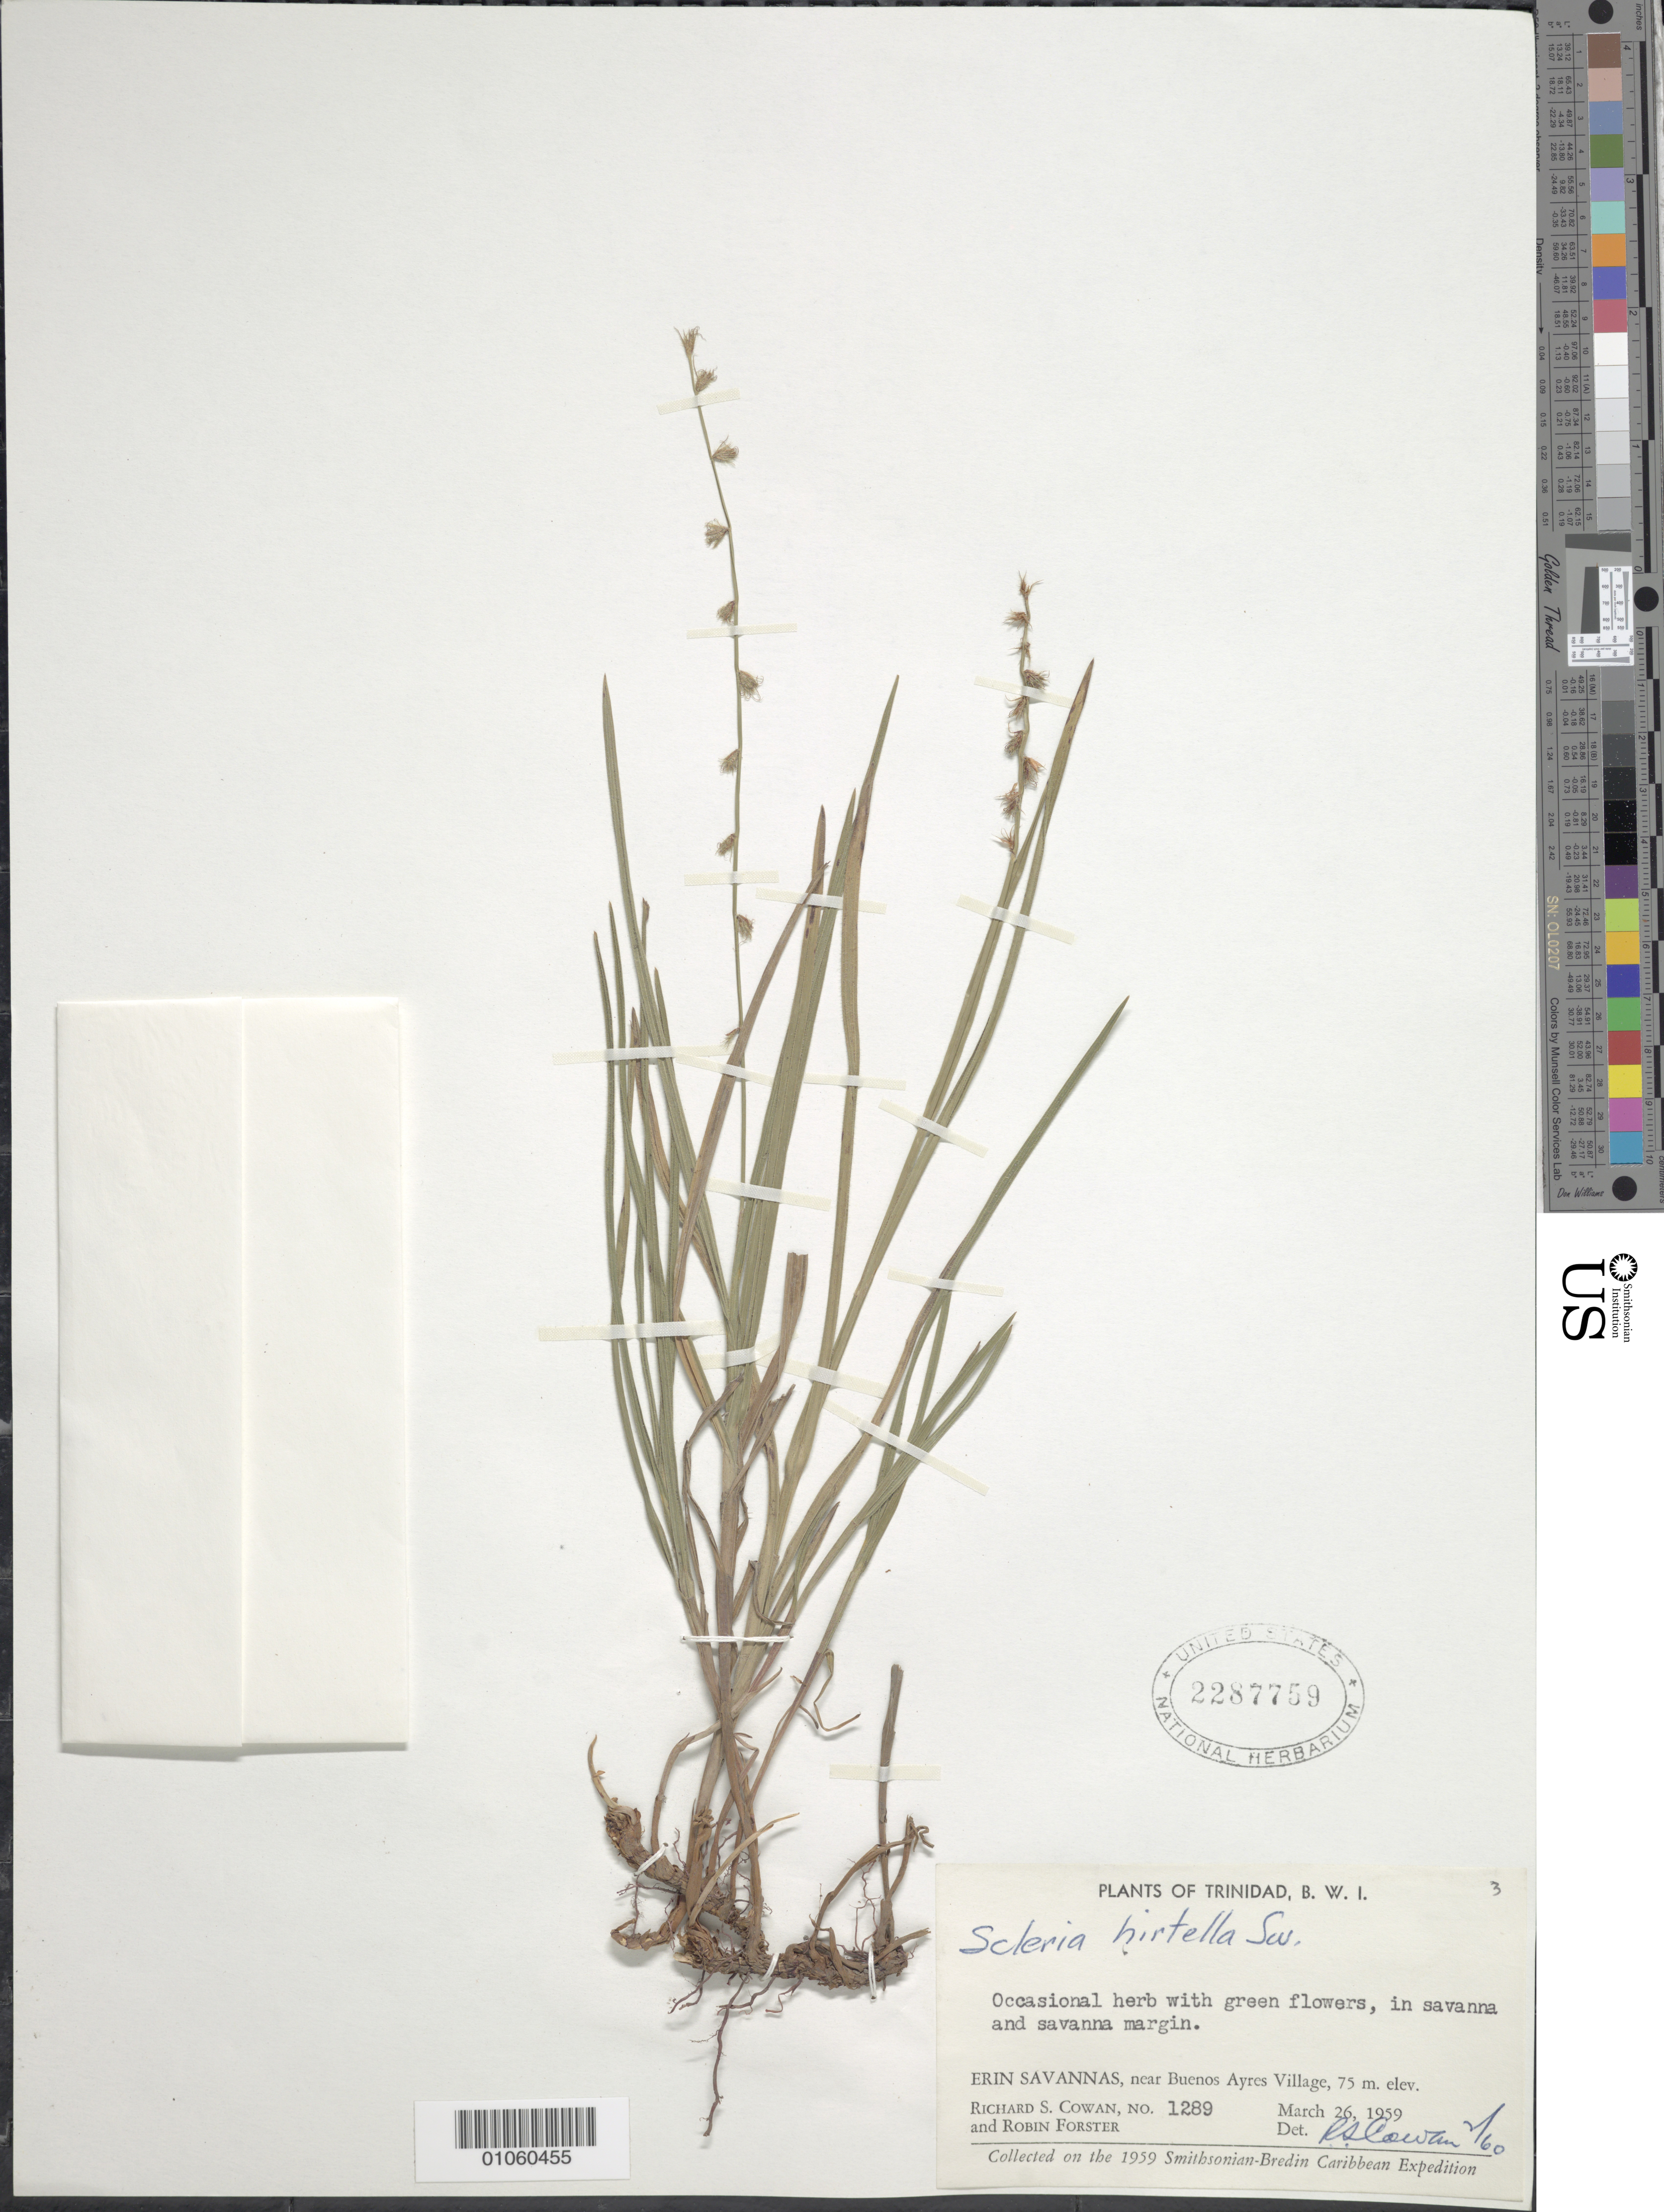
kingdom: Plantae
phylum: Tracheophyta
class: Liliopsida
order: Poales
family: Cyperaceae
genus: Scleria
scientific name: Scleria distans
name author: Poir.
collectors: R. S. Cowan & R. Forster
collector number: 1289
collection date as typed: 26 Mar 1959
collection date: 1959-03-26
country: Trinidad and Tobago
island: Trinidad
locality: Erin Savannas, near Buenos Ayres Village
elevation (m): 75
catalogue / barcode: US 2287759